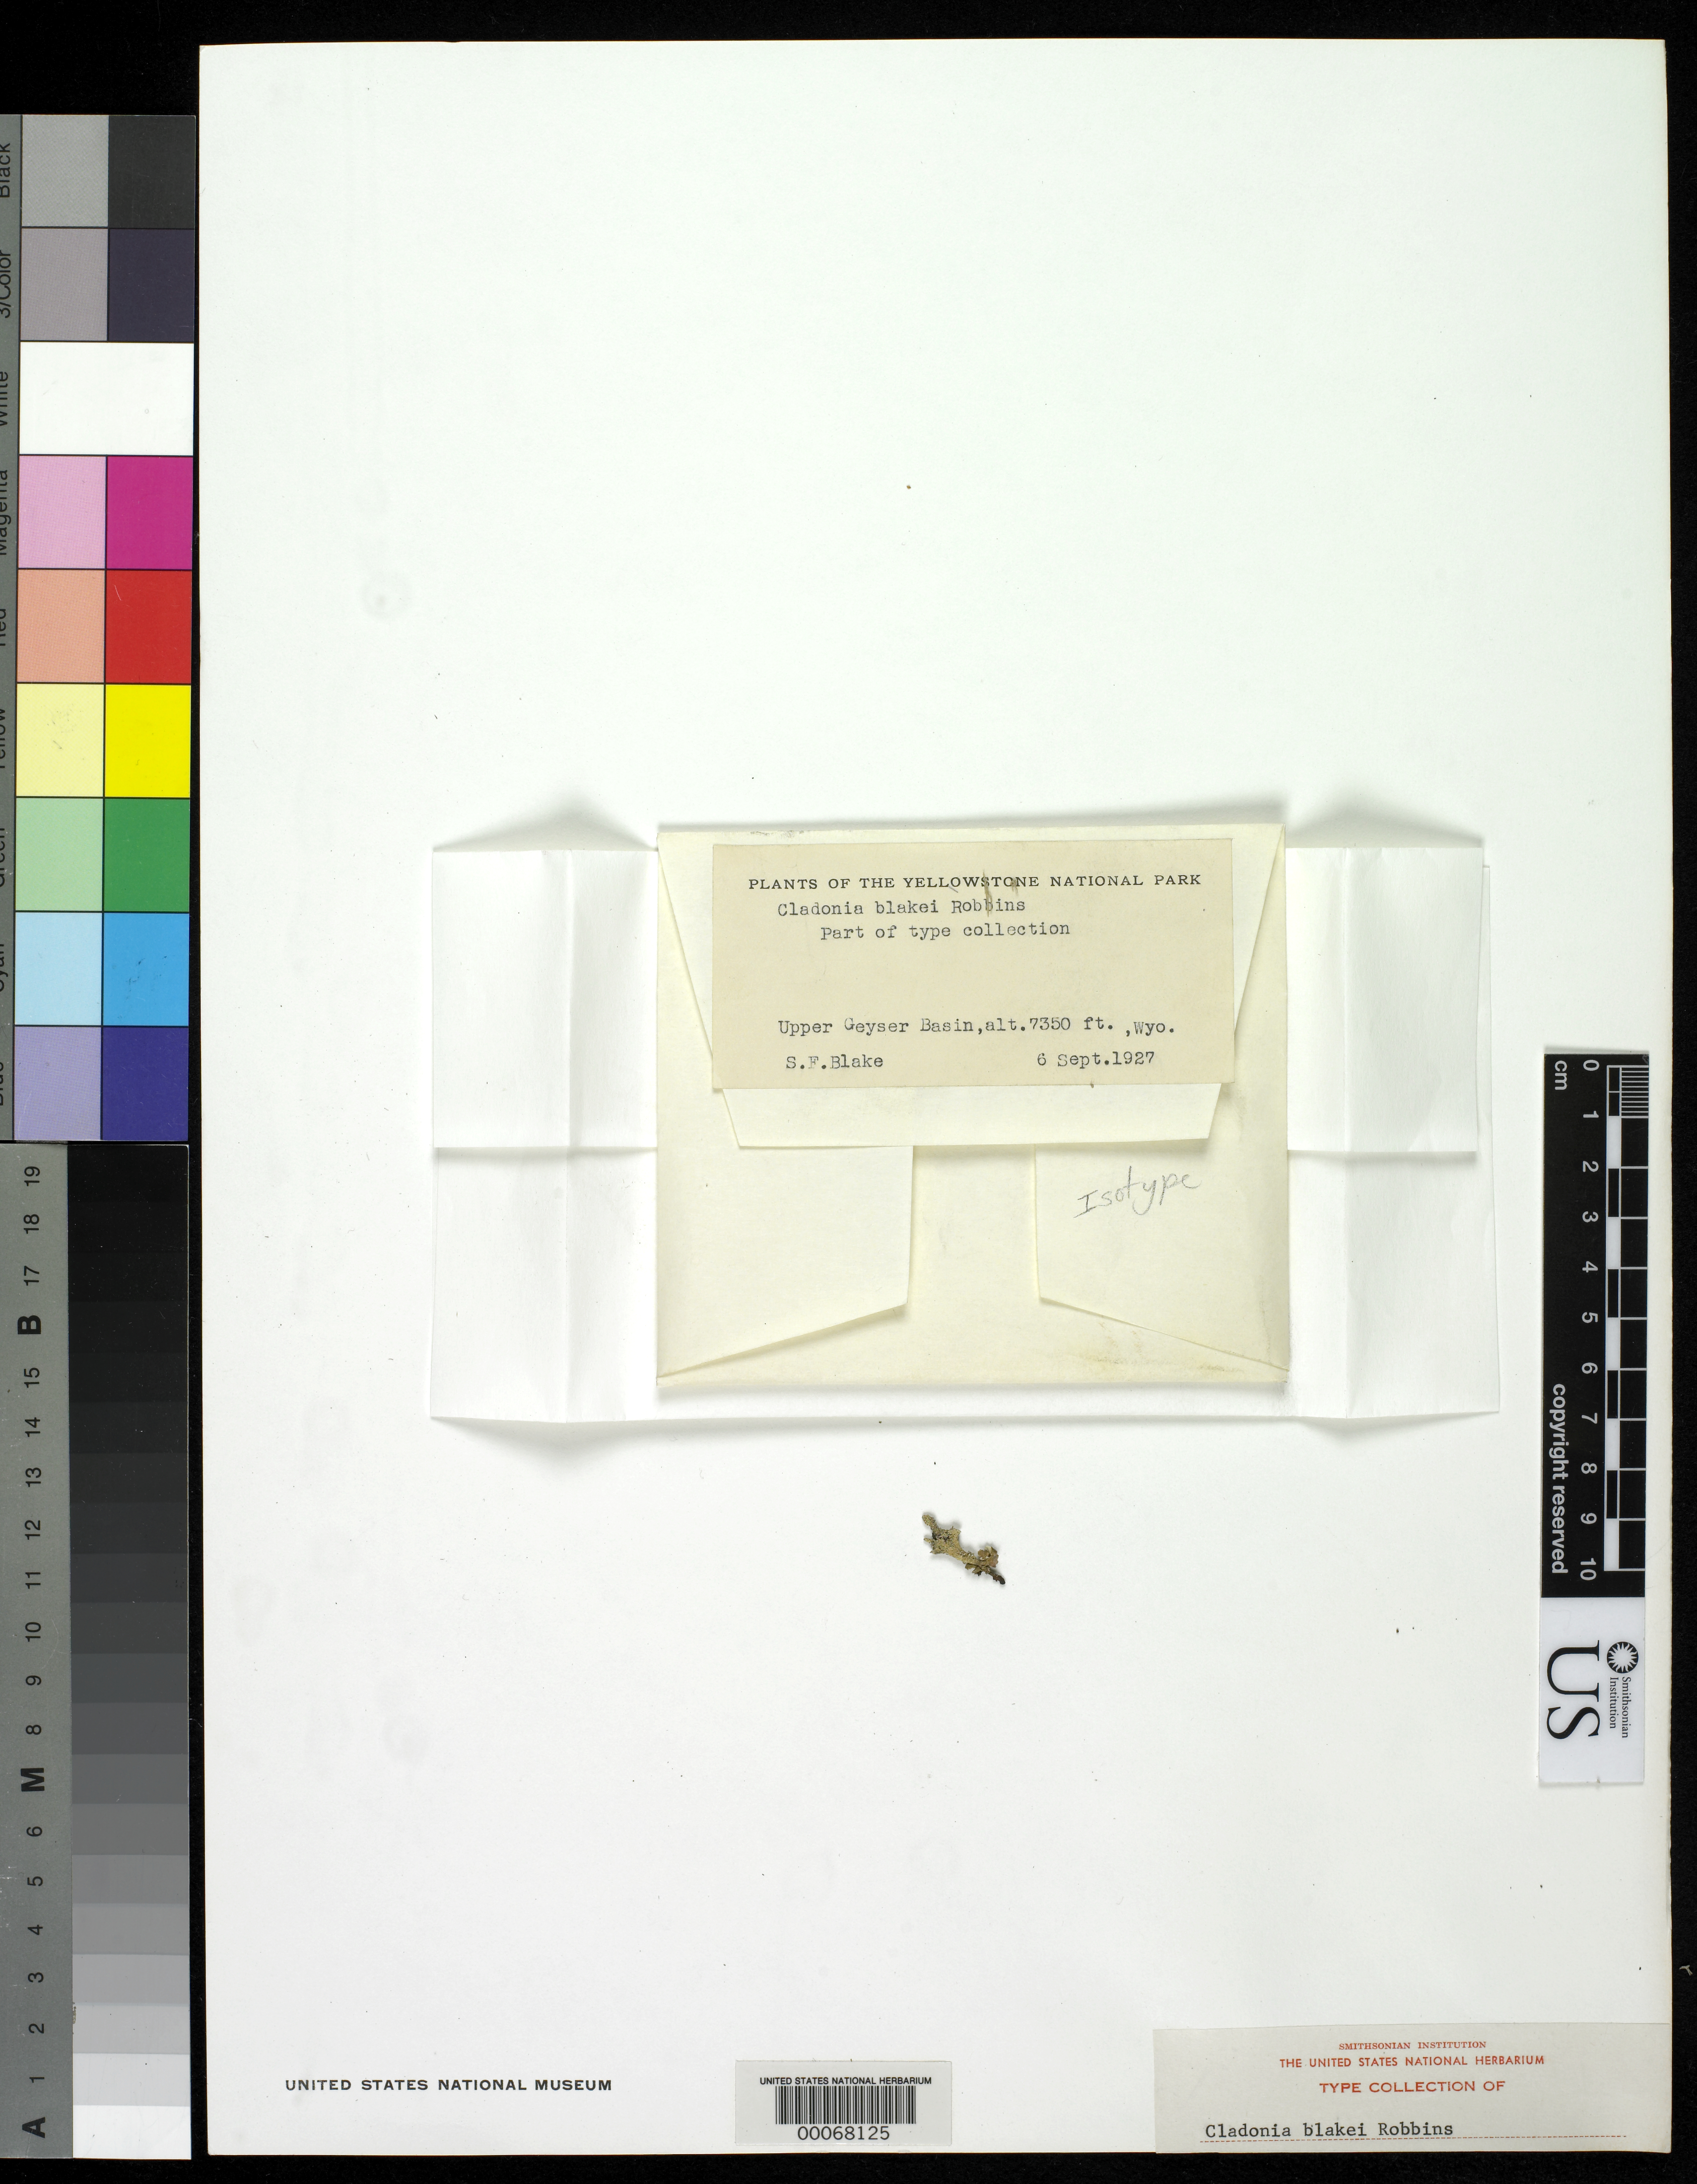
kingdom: Fungi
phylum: Ascomycota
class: Lecanoromycetes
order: Lecanorales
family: Cladoniaceae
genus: Cladonia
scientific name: Cladonia blakei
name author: Robbins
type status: Isolectotype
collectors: S. Blake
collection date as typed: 06 Sep 1927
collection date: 1927-09-06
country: United States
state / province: Wyoming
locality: Upper Geyser Basin, Yellowstone National Park.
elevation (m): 2240